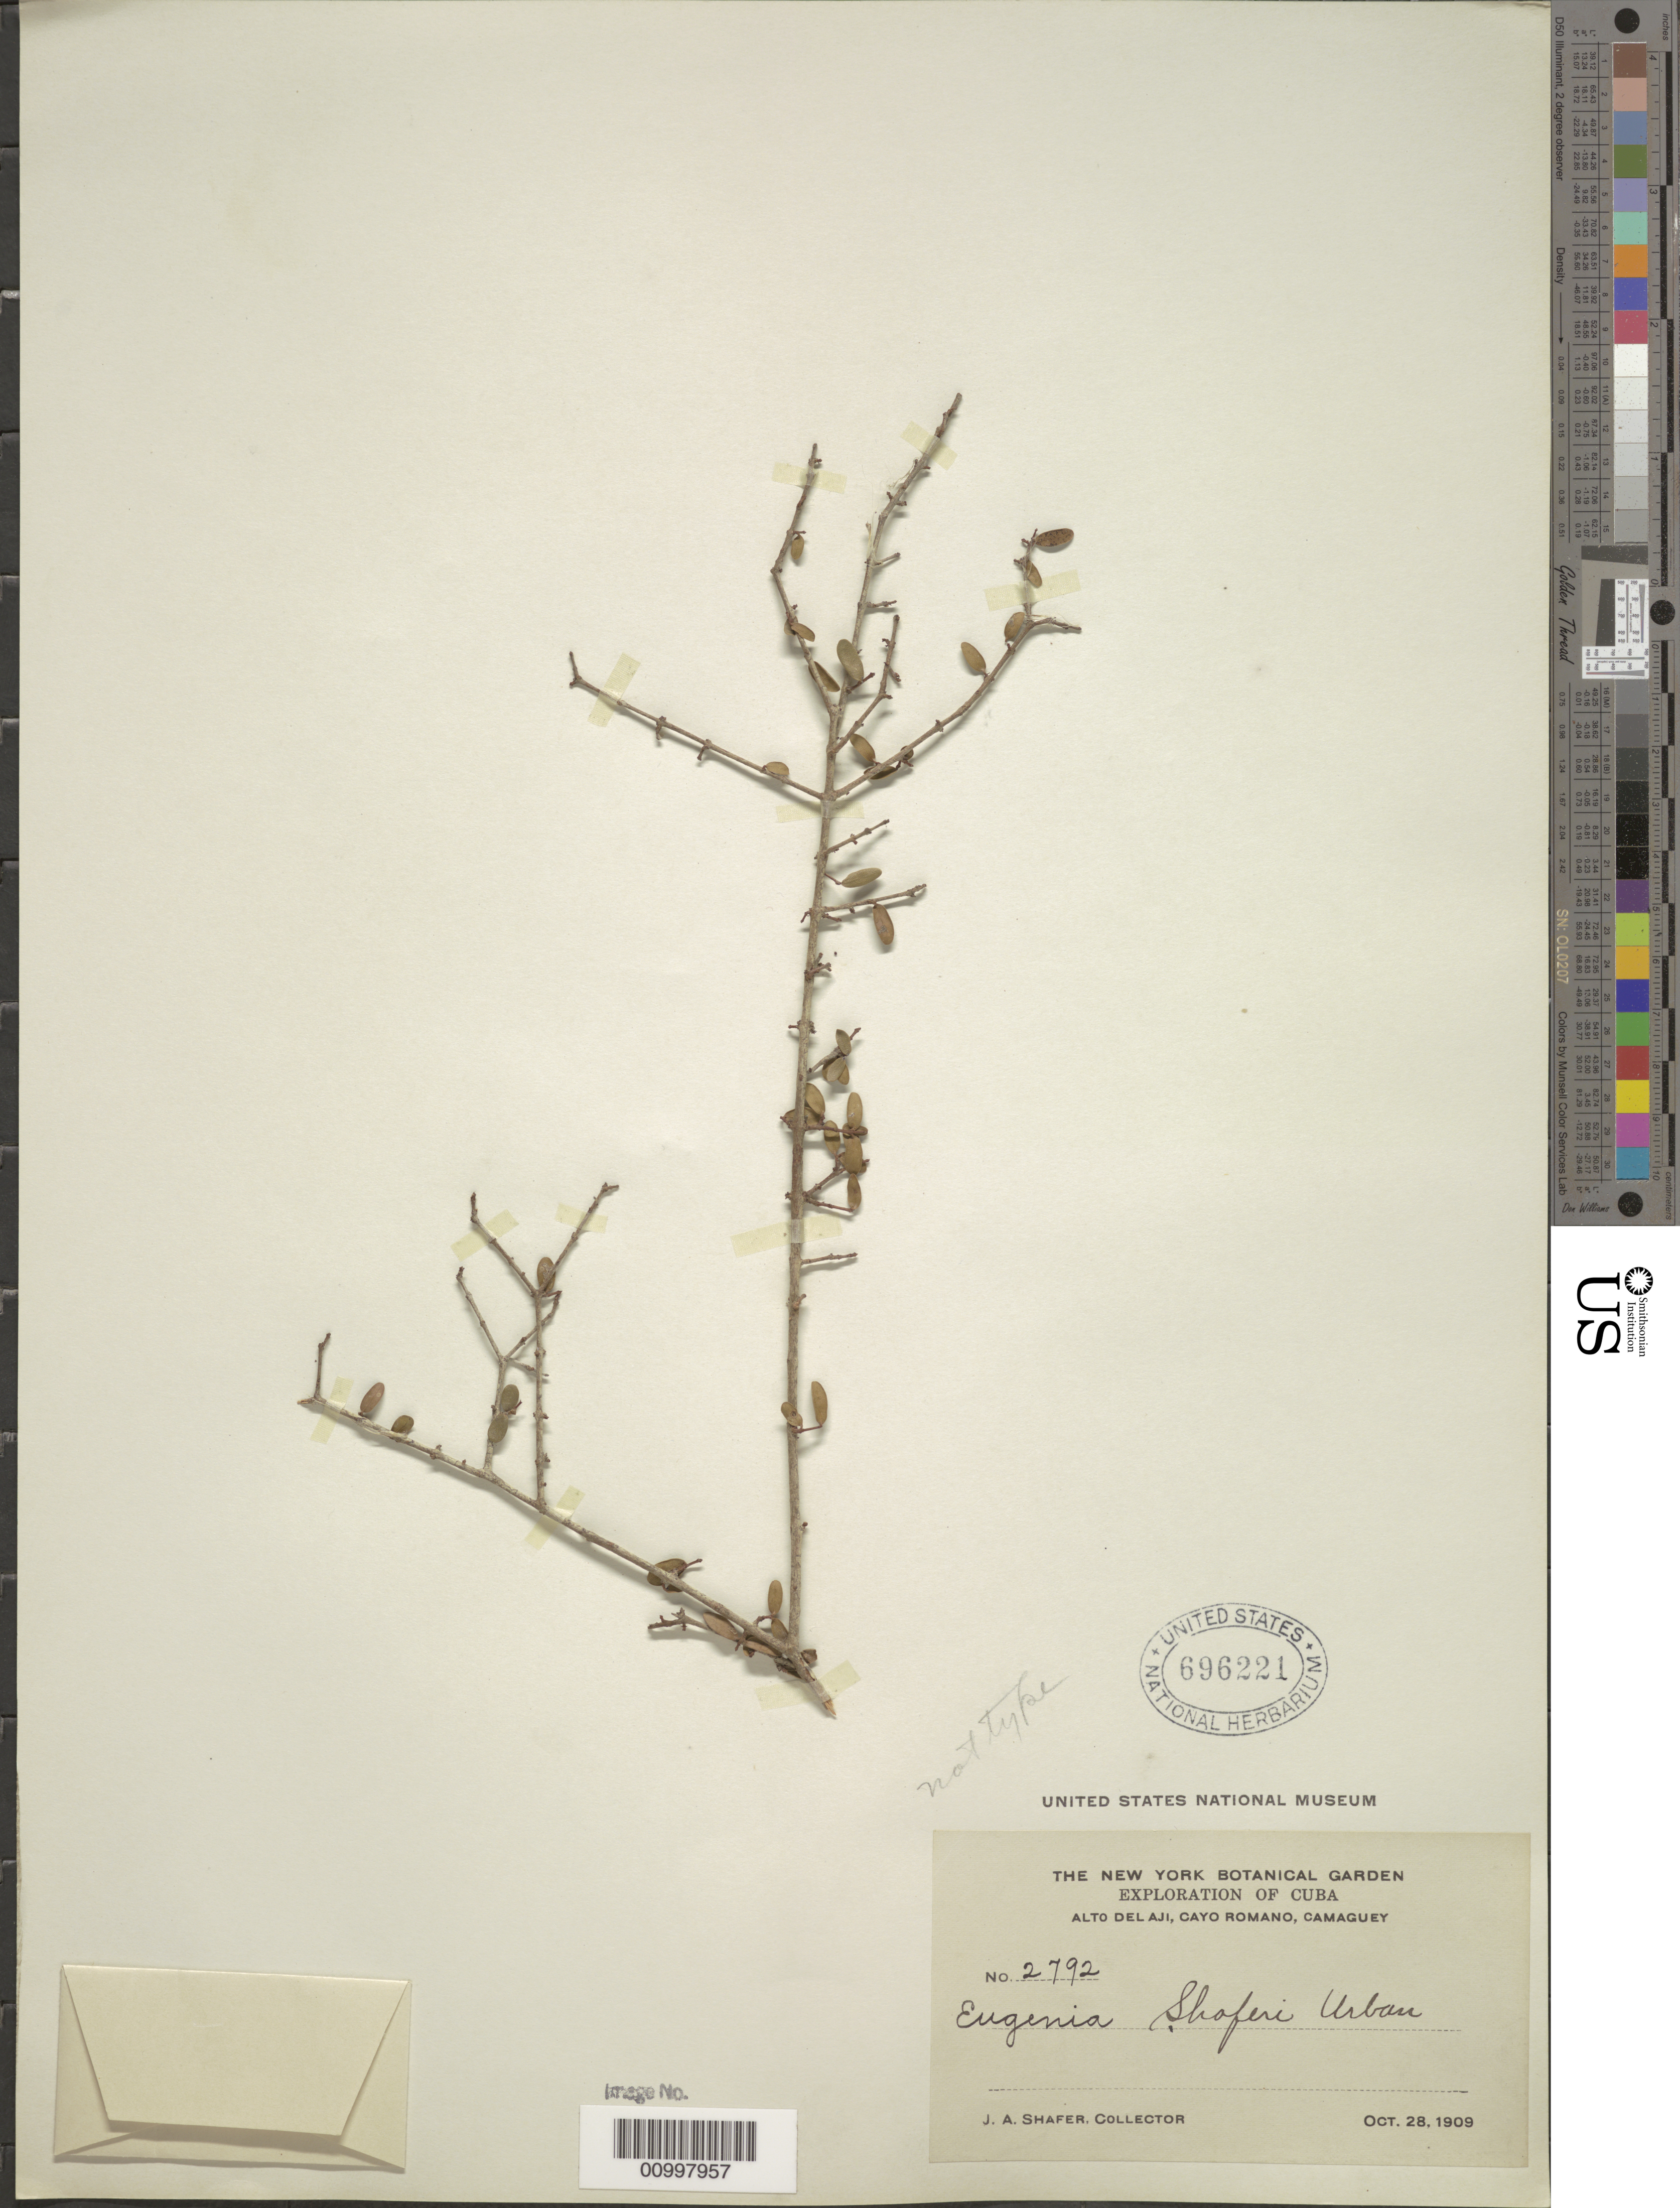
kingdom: Plantae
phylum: Tracheophyta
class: Magnoliopsida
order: Myrtales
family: Myrtaceae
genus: Eugenia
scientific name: Eugenia shaferi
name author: Urb.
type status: Syntype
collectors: J. A. Shafer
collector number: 2792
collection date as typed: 28 Oct 1909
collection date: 1909-10-28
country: Cuba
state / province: Camagüey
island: Cuba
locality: Alto del Aji, Cayo Romano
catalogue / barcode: US 696221